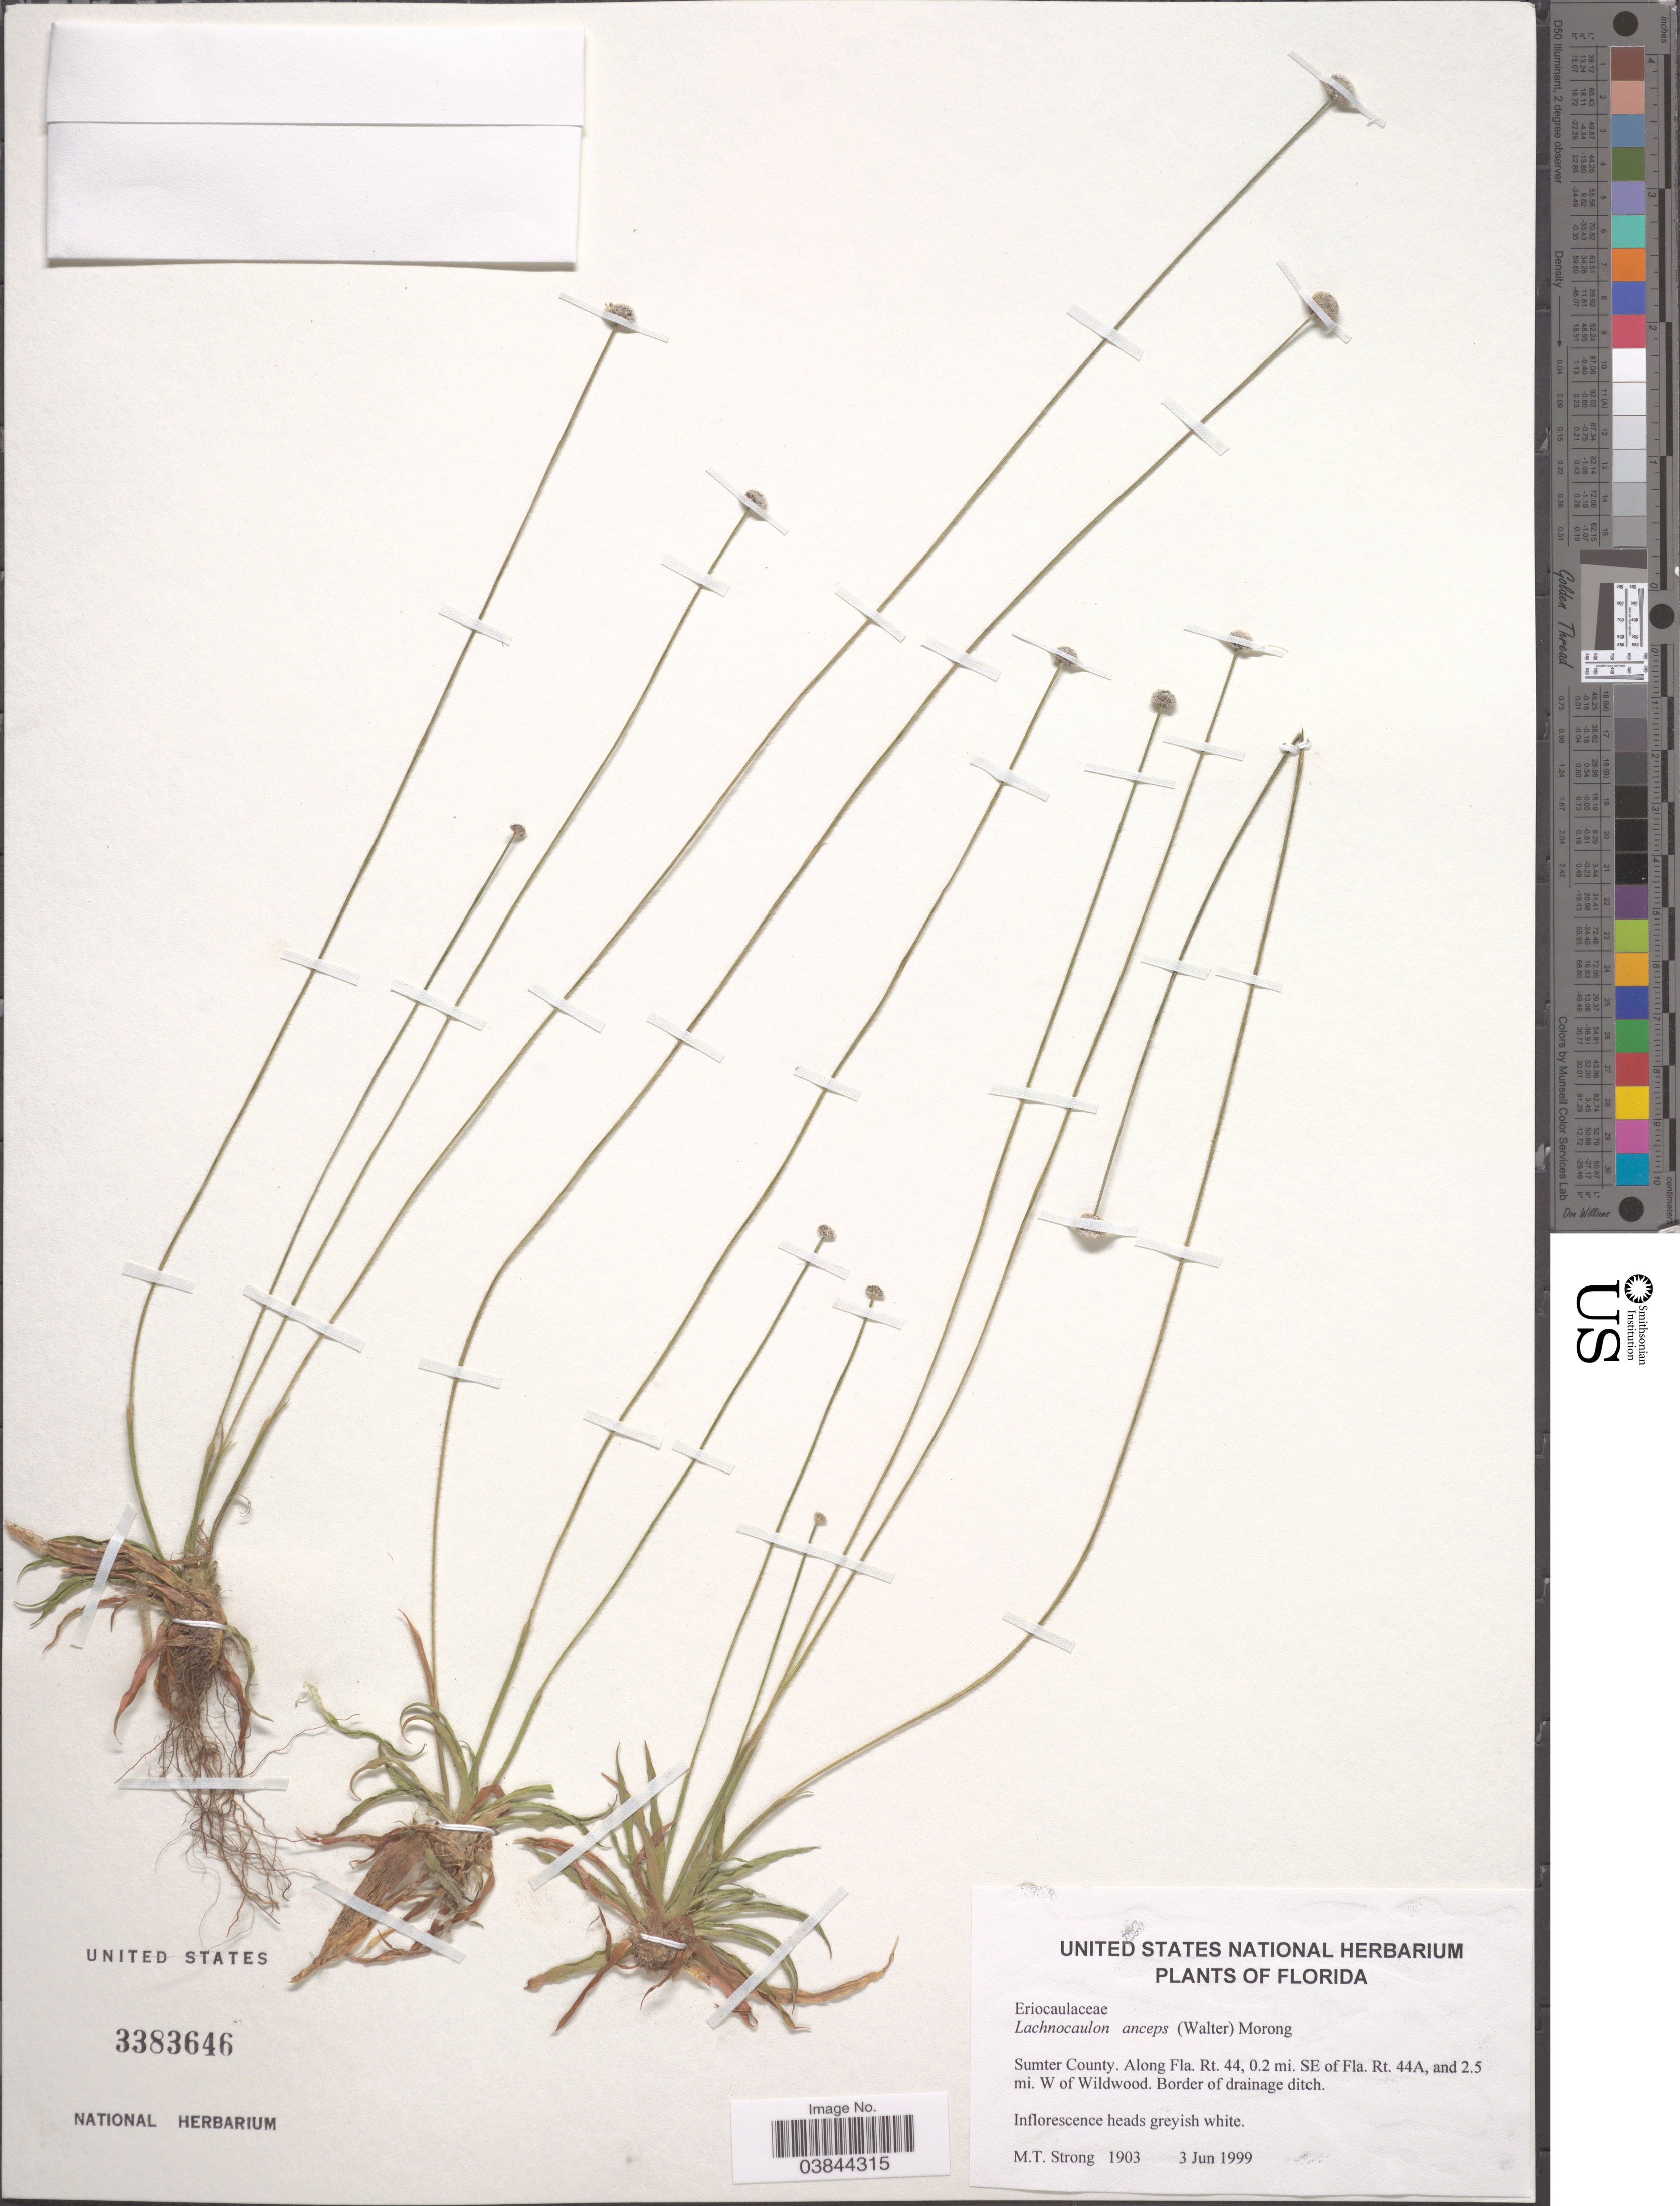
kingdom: Plantae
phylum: Tracheophyta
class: Liliopsida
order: Poales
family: Eriocaulaceae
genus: Lachnocaulon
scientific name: Lachnocaulon anceps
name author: (Walter) Morong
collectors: M. T. Strong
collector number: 1903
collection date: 1999-06-03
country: United States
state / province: Florida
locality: Sumter County. Along Fla. Rt. 44, 0.2 mi. SE of Fla. Rt. 44A, and 2.5 mi. W of Wildwood.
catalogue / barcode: US 3383646